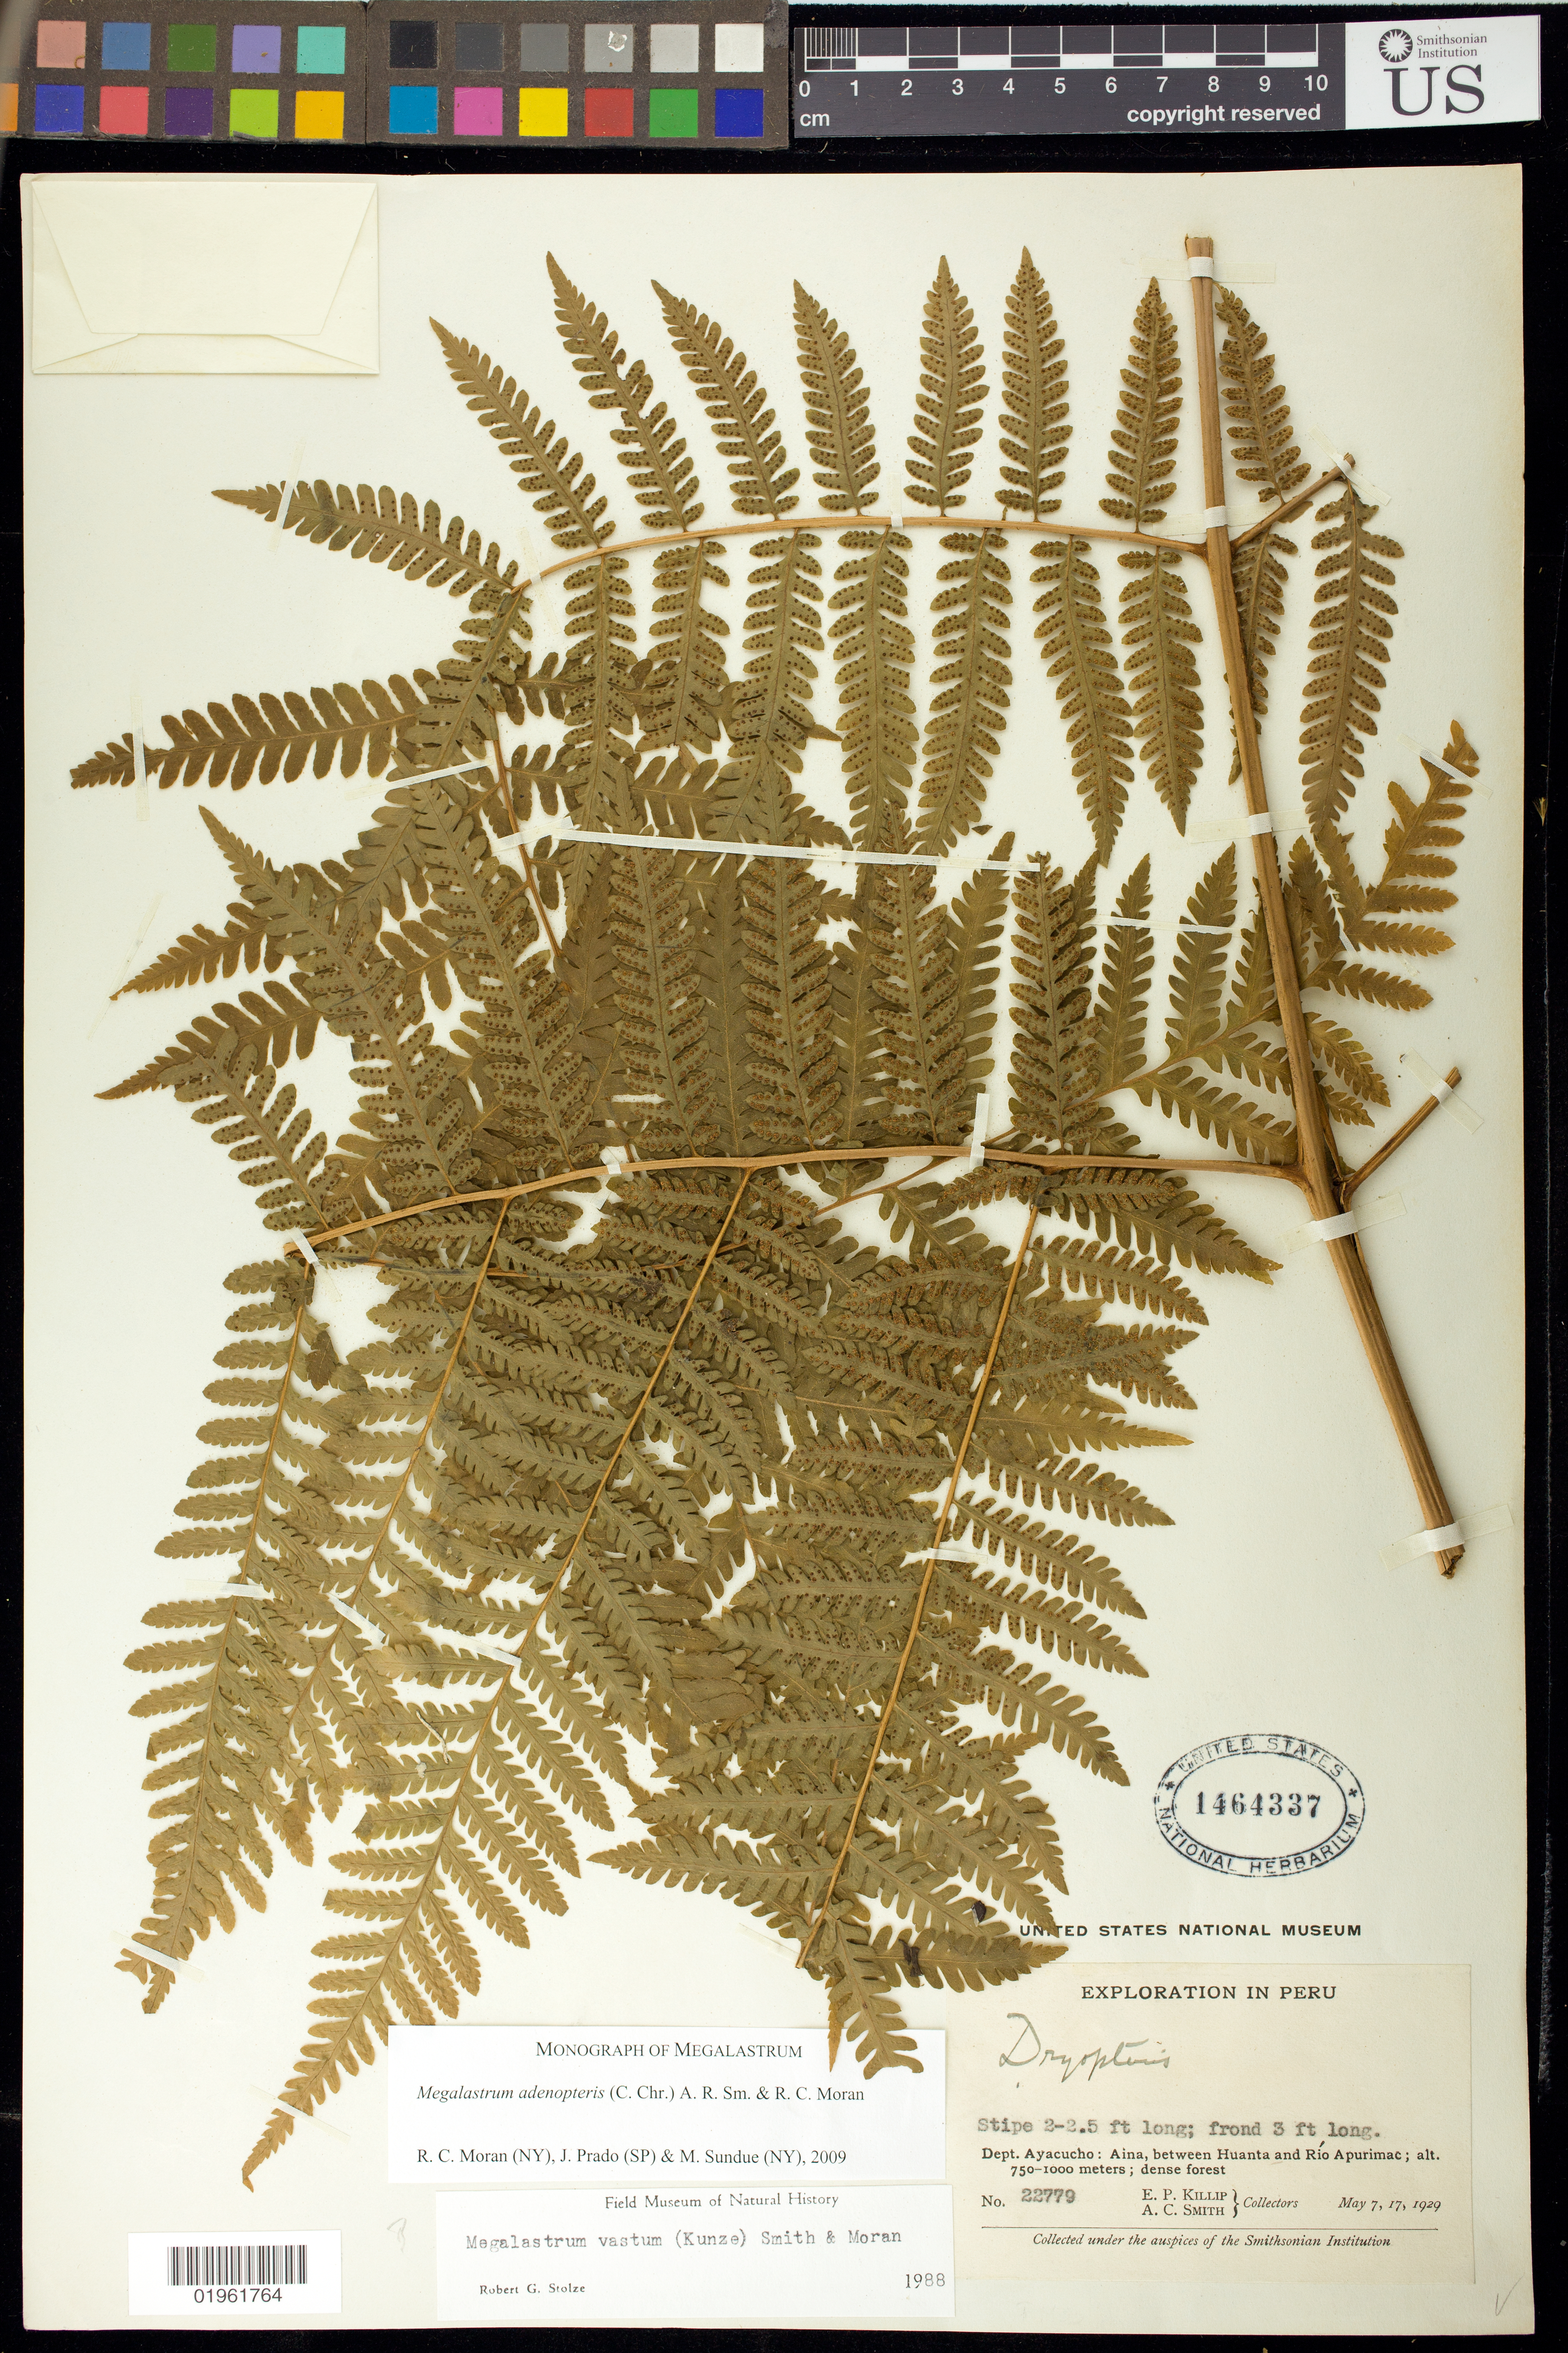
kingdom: Plantae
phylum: Tracheophyta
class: Polypodiopsida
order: Polypodiales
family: Dryopteridaceae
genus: Megalastrum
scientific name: Megalastrum adenopteris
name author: (C. Chr.) A.R. Sm. & R.C. Moran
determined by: Moran, R. C.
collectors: E. P. Killip & A. C. Smith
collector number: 22779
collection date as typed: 07 May 1929 and 17 May 1929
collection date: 1929-05-07,1929-05-17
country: Peru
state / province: Ayacucho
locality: Aina, between Huanta and Río Apurímac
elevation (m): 750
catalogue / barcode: US 1464337